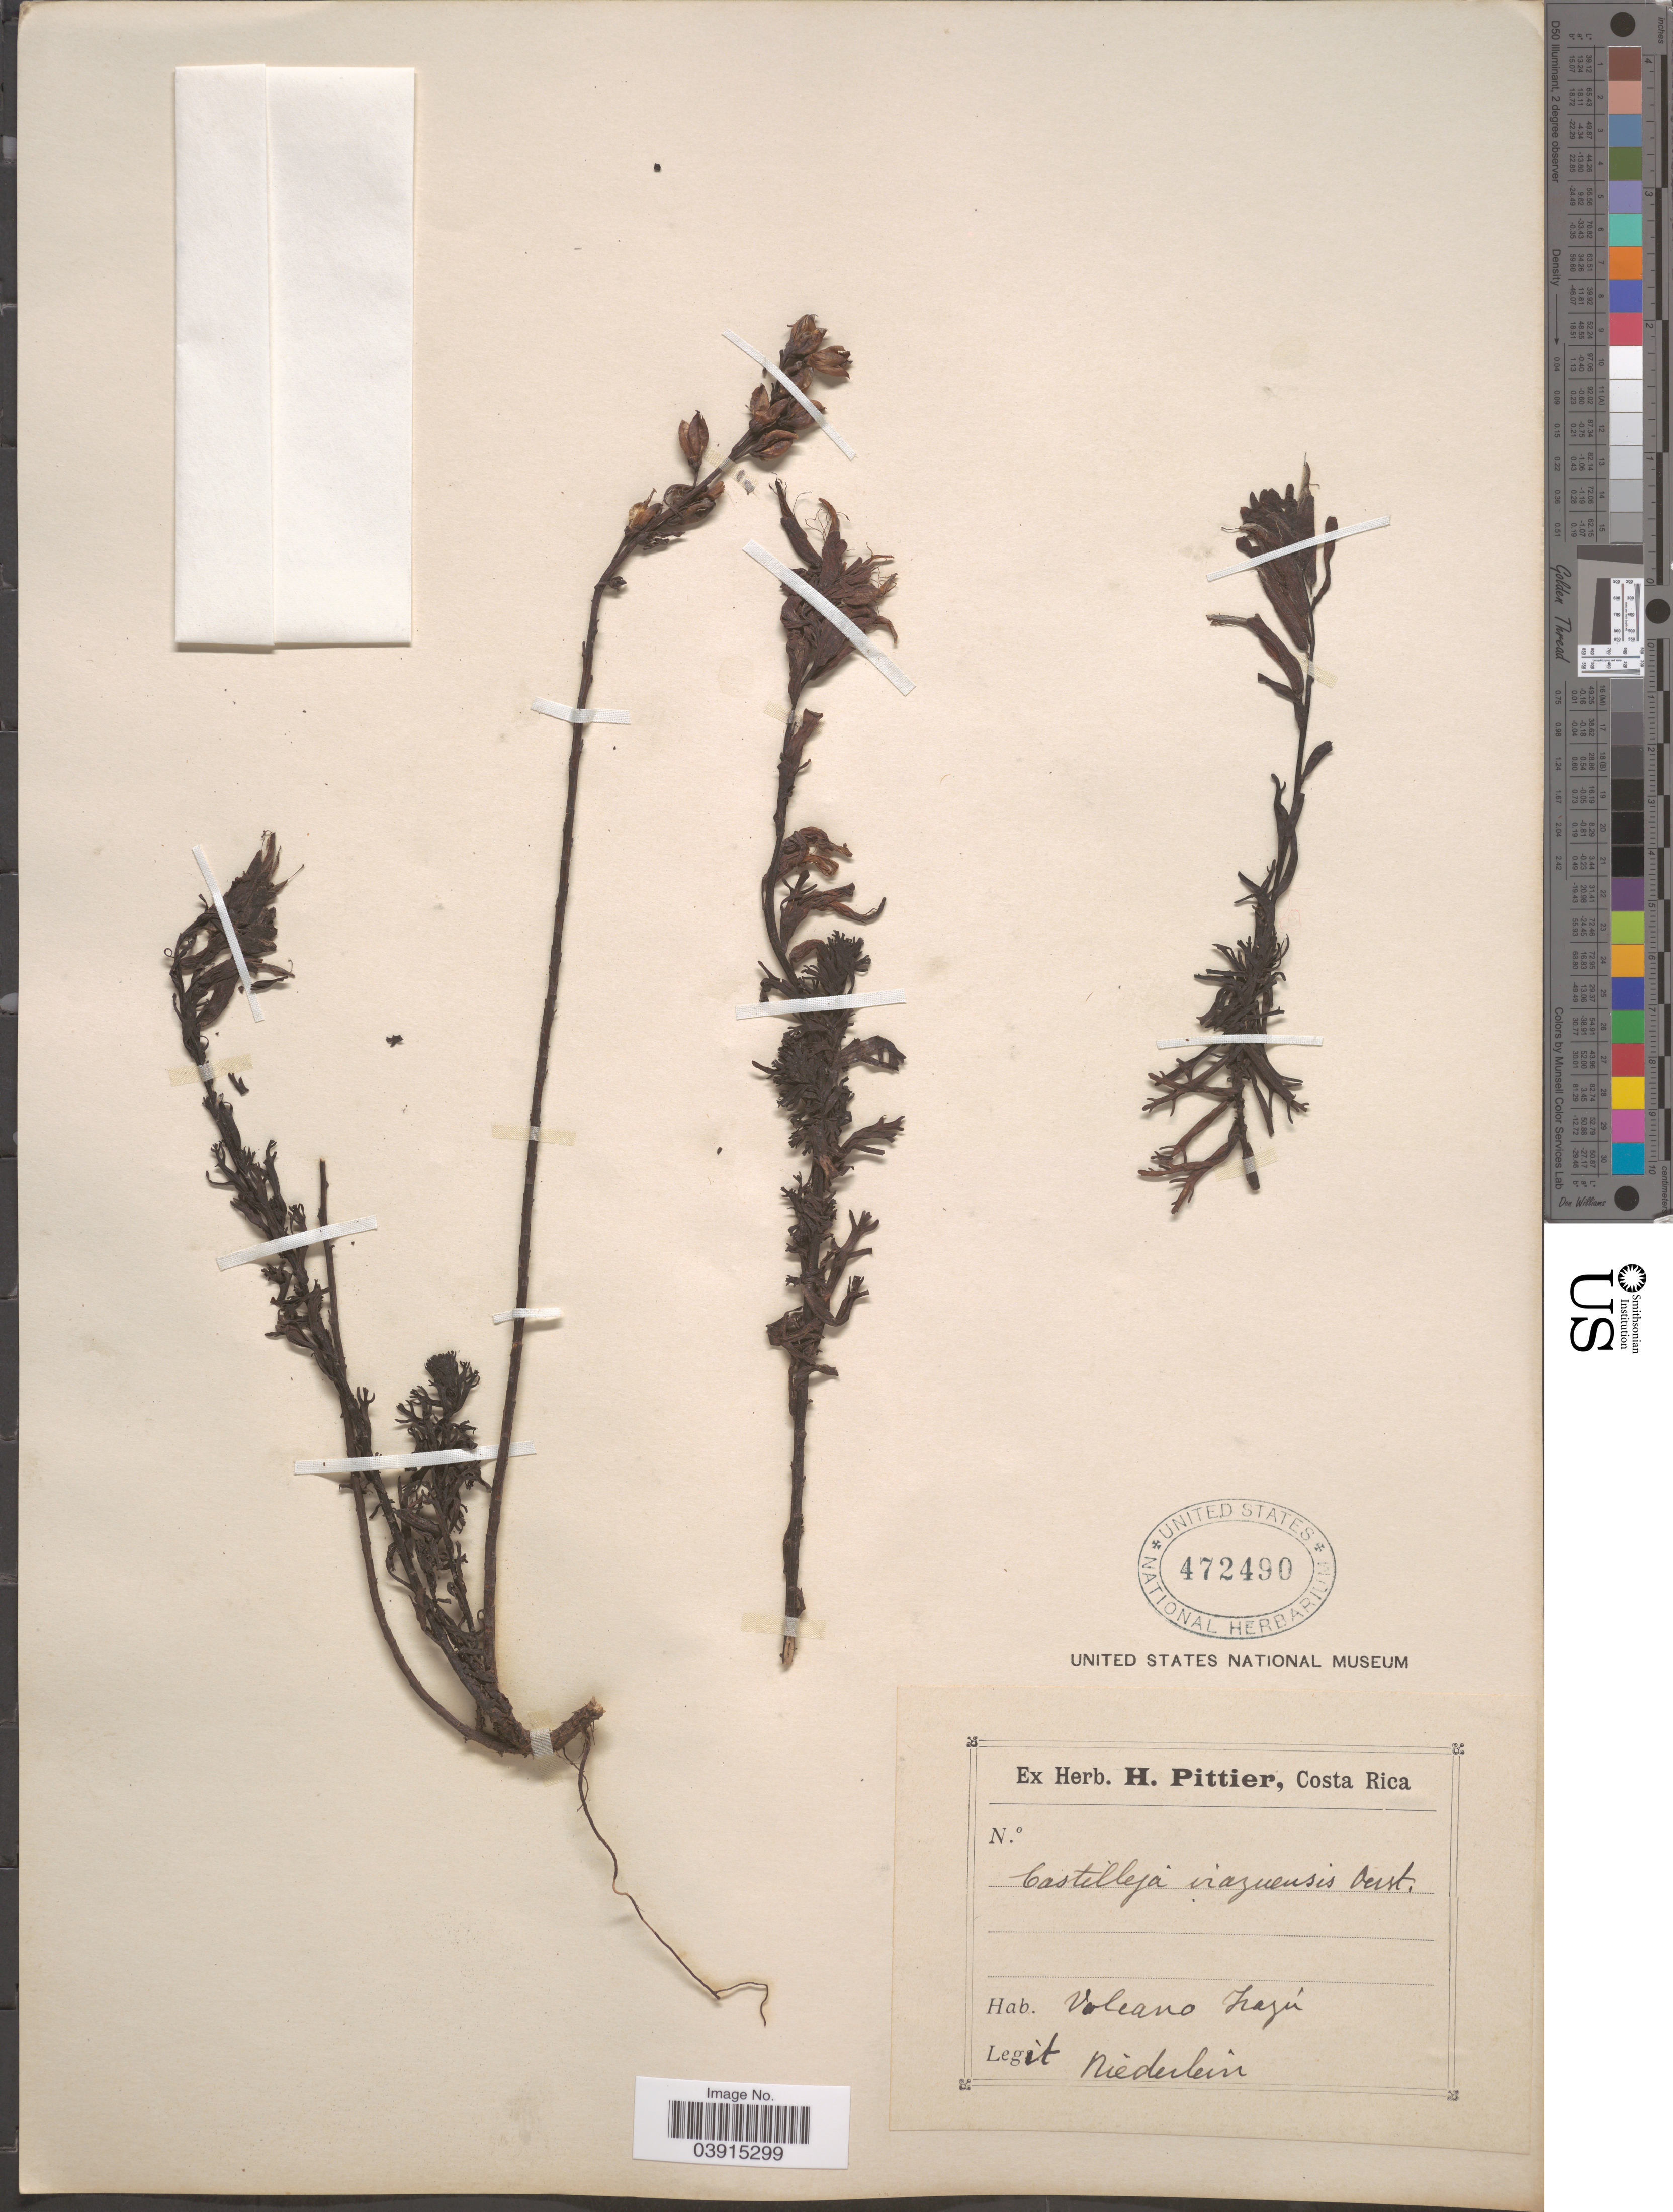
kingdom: Plantae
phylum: Tracheophyta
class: Magnoliopsida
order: Lamiales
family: Orobanchaceae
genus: Castilleja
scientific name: Castilleja irazuensis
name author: Oerst.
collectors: Niederlein, --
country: Costa Rica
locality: Volcano Irazú.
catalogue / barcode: US 472490